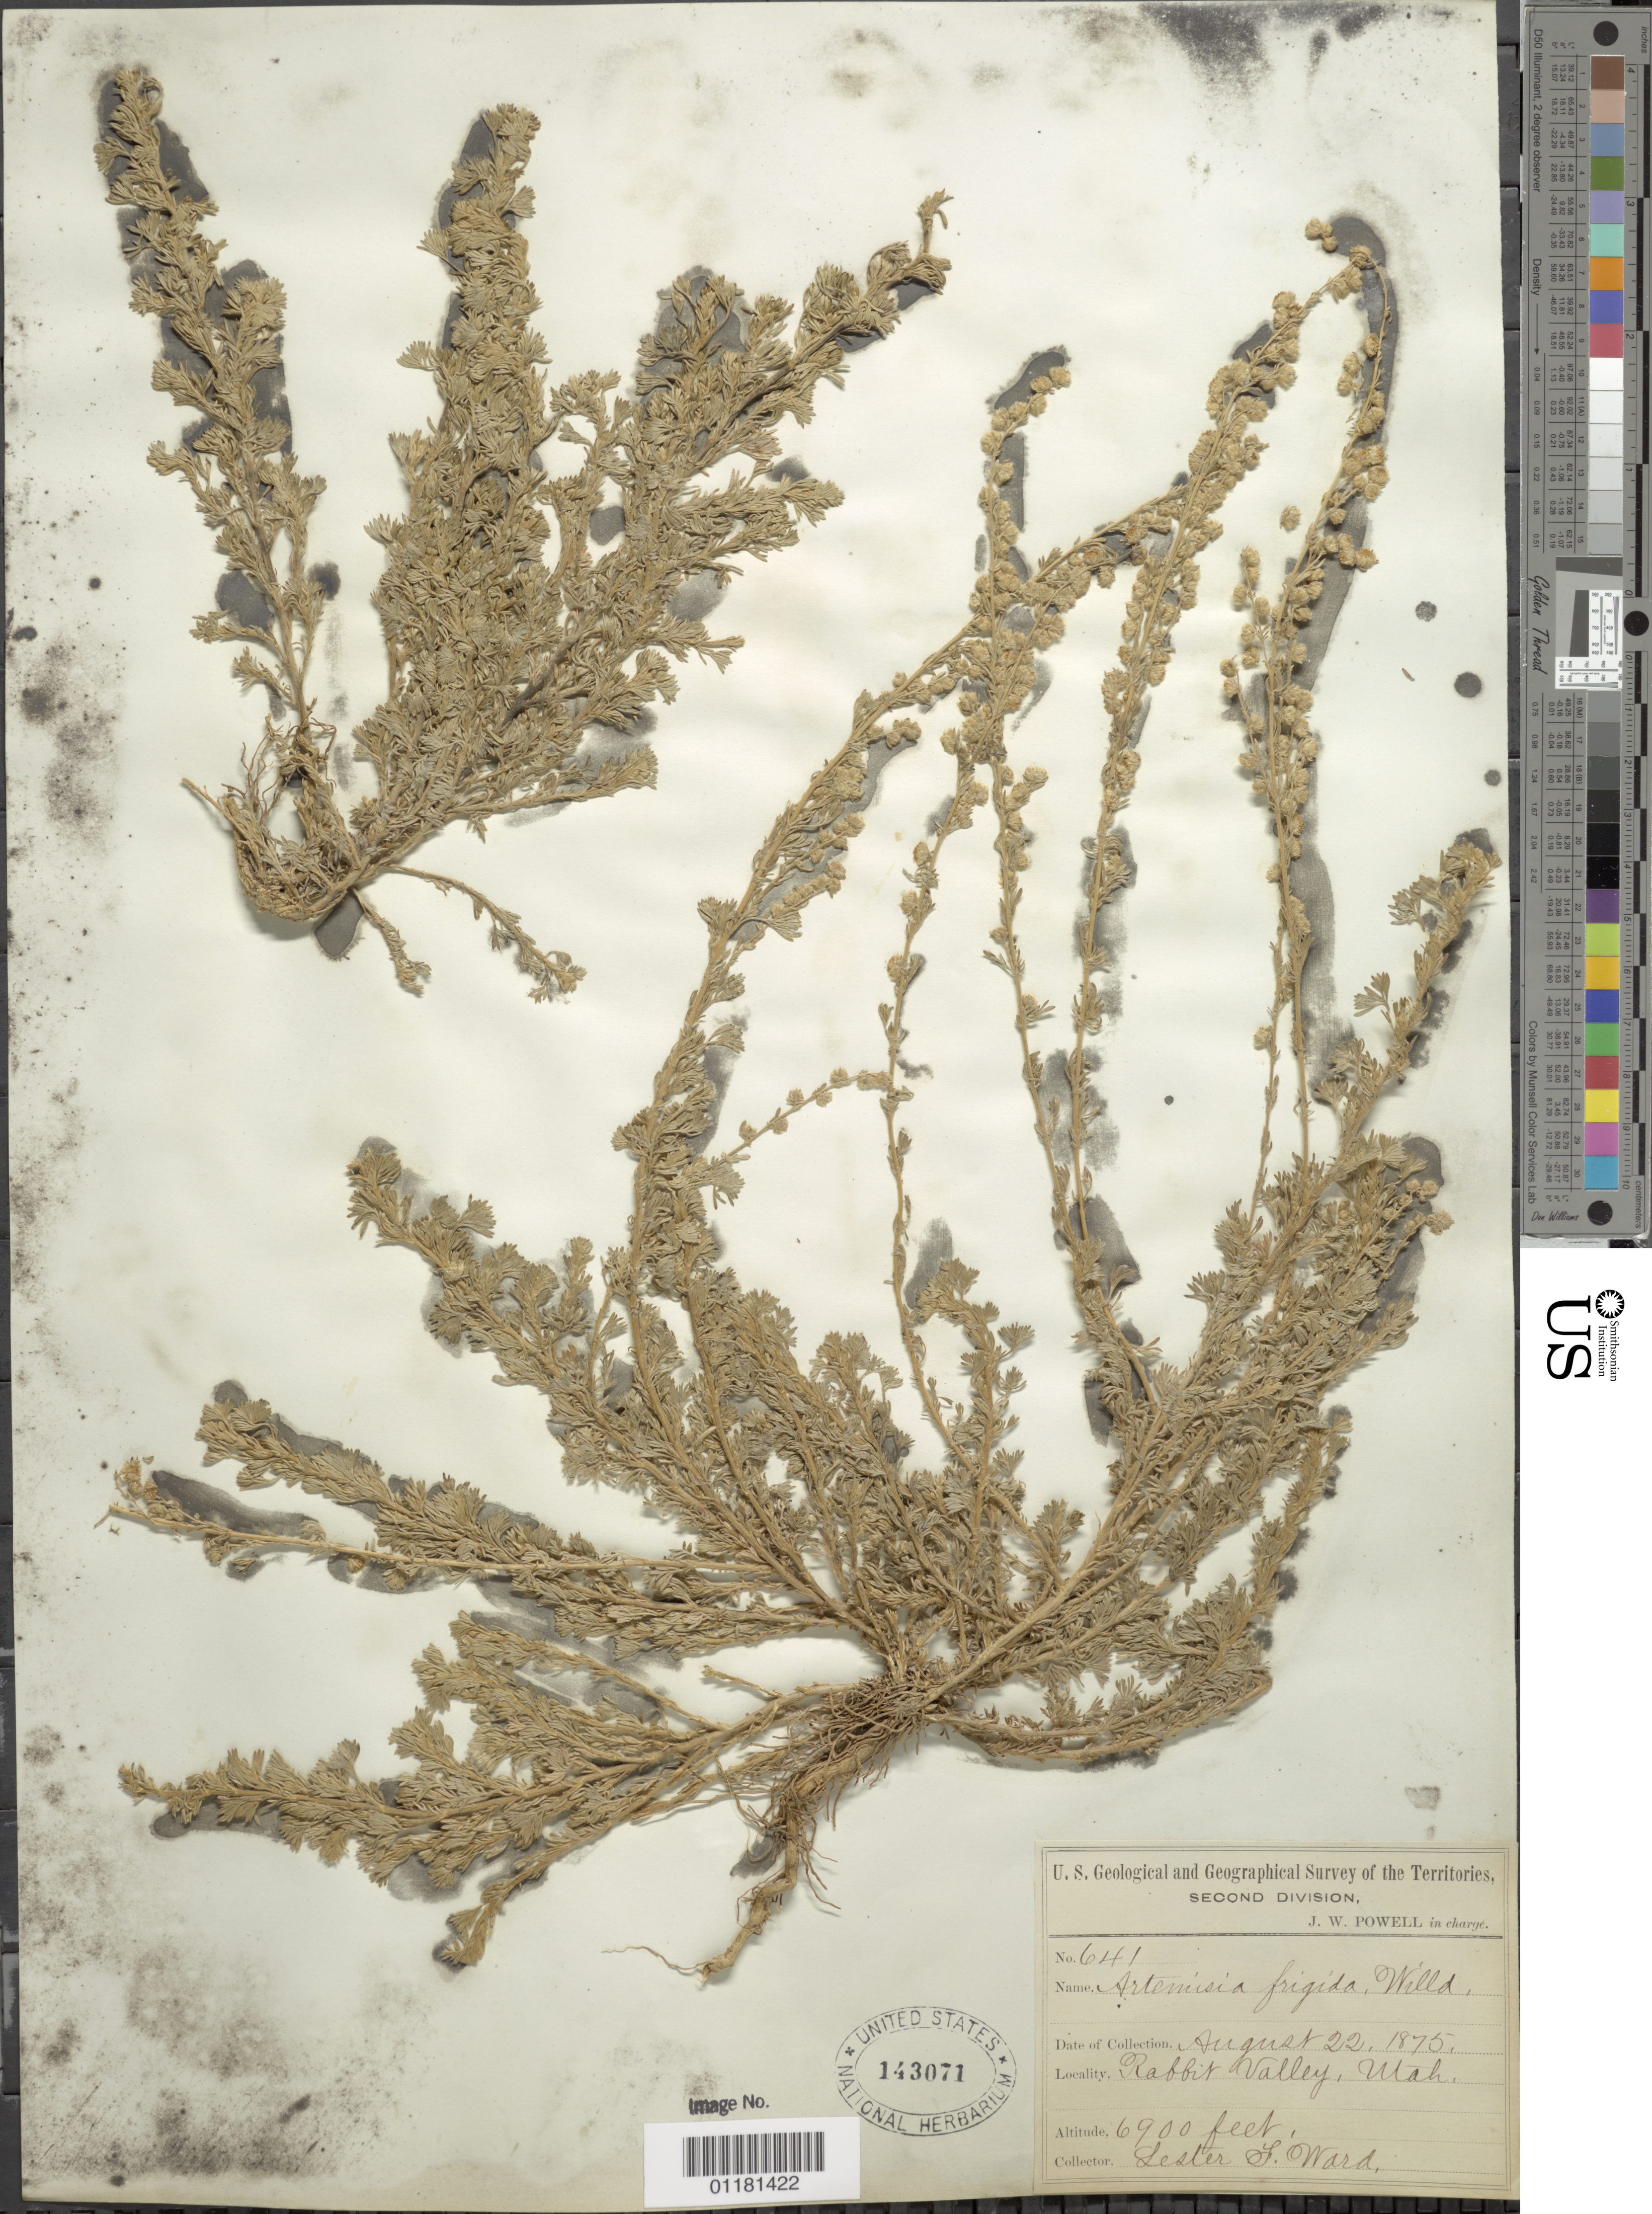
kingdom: Plantae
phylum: Tracheophyta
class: Magnoliopsida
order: Asterales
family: Asteraceae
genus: Artemisia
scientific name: Artemisia frigida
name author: Willd.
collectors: L. F. Ward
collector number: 641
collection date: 1875-08-22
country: United States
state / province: Utah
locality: Rabbit Valley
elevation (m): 2103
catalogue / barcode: US 143071